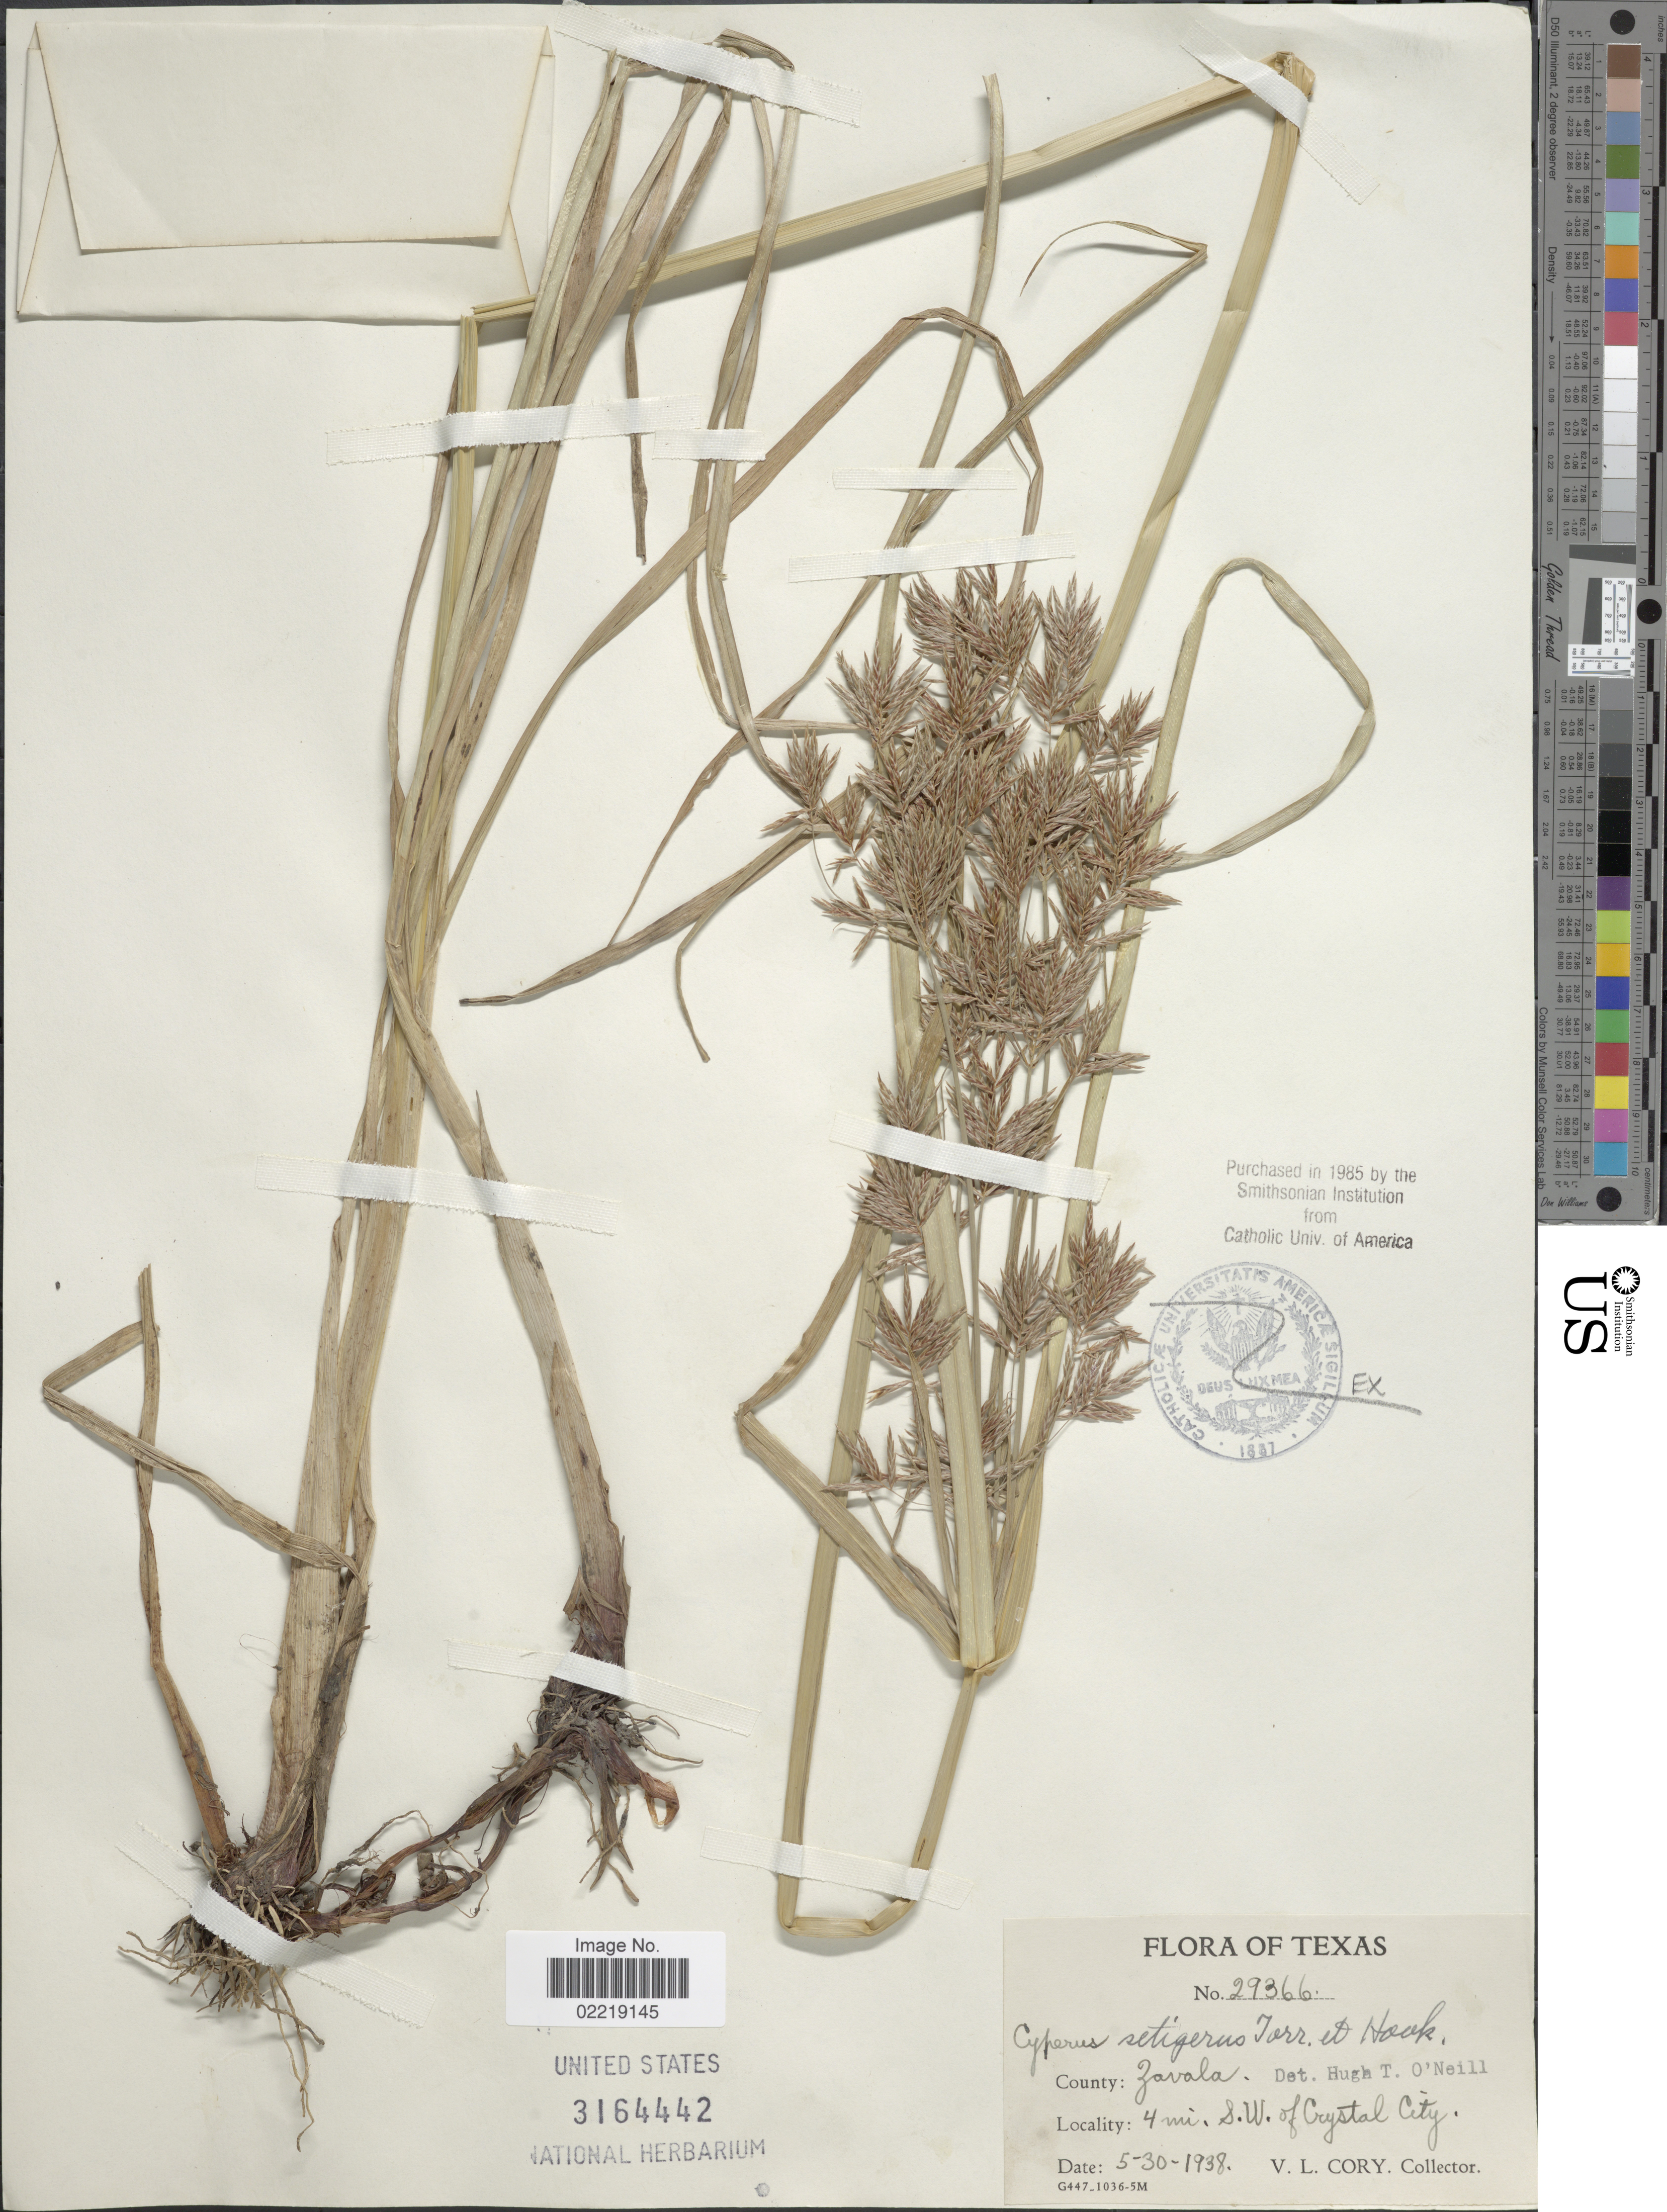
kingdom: Plantae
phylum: Tracheophyta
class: Liliopsida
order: Poales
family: Cyperaceae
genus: Cyperus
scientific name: Cyperus setigerus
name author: Torr. & Hook.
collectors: V. Cory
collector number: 29366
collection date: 1938-05-30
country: United States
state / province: Texas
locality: County: Zavala, 4 mi. S. W. of Crystal City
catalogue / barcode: US 3164442